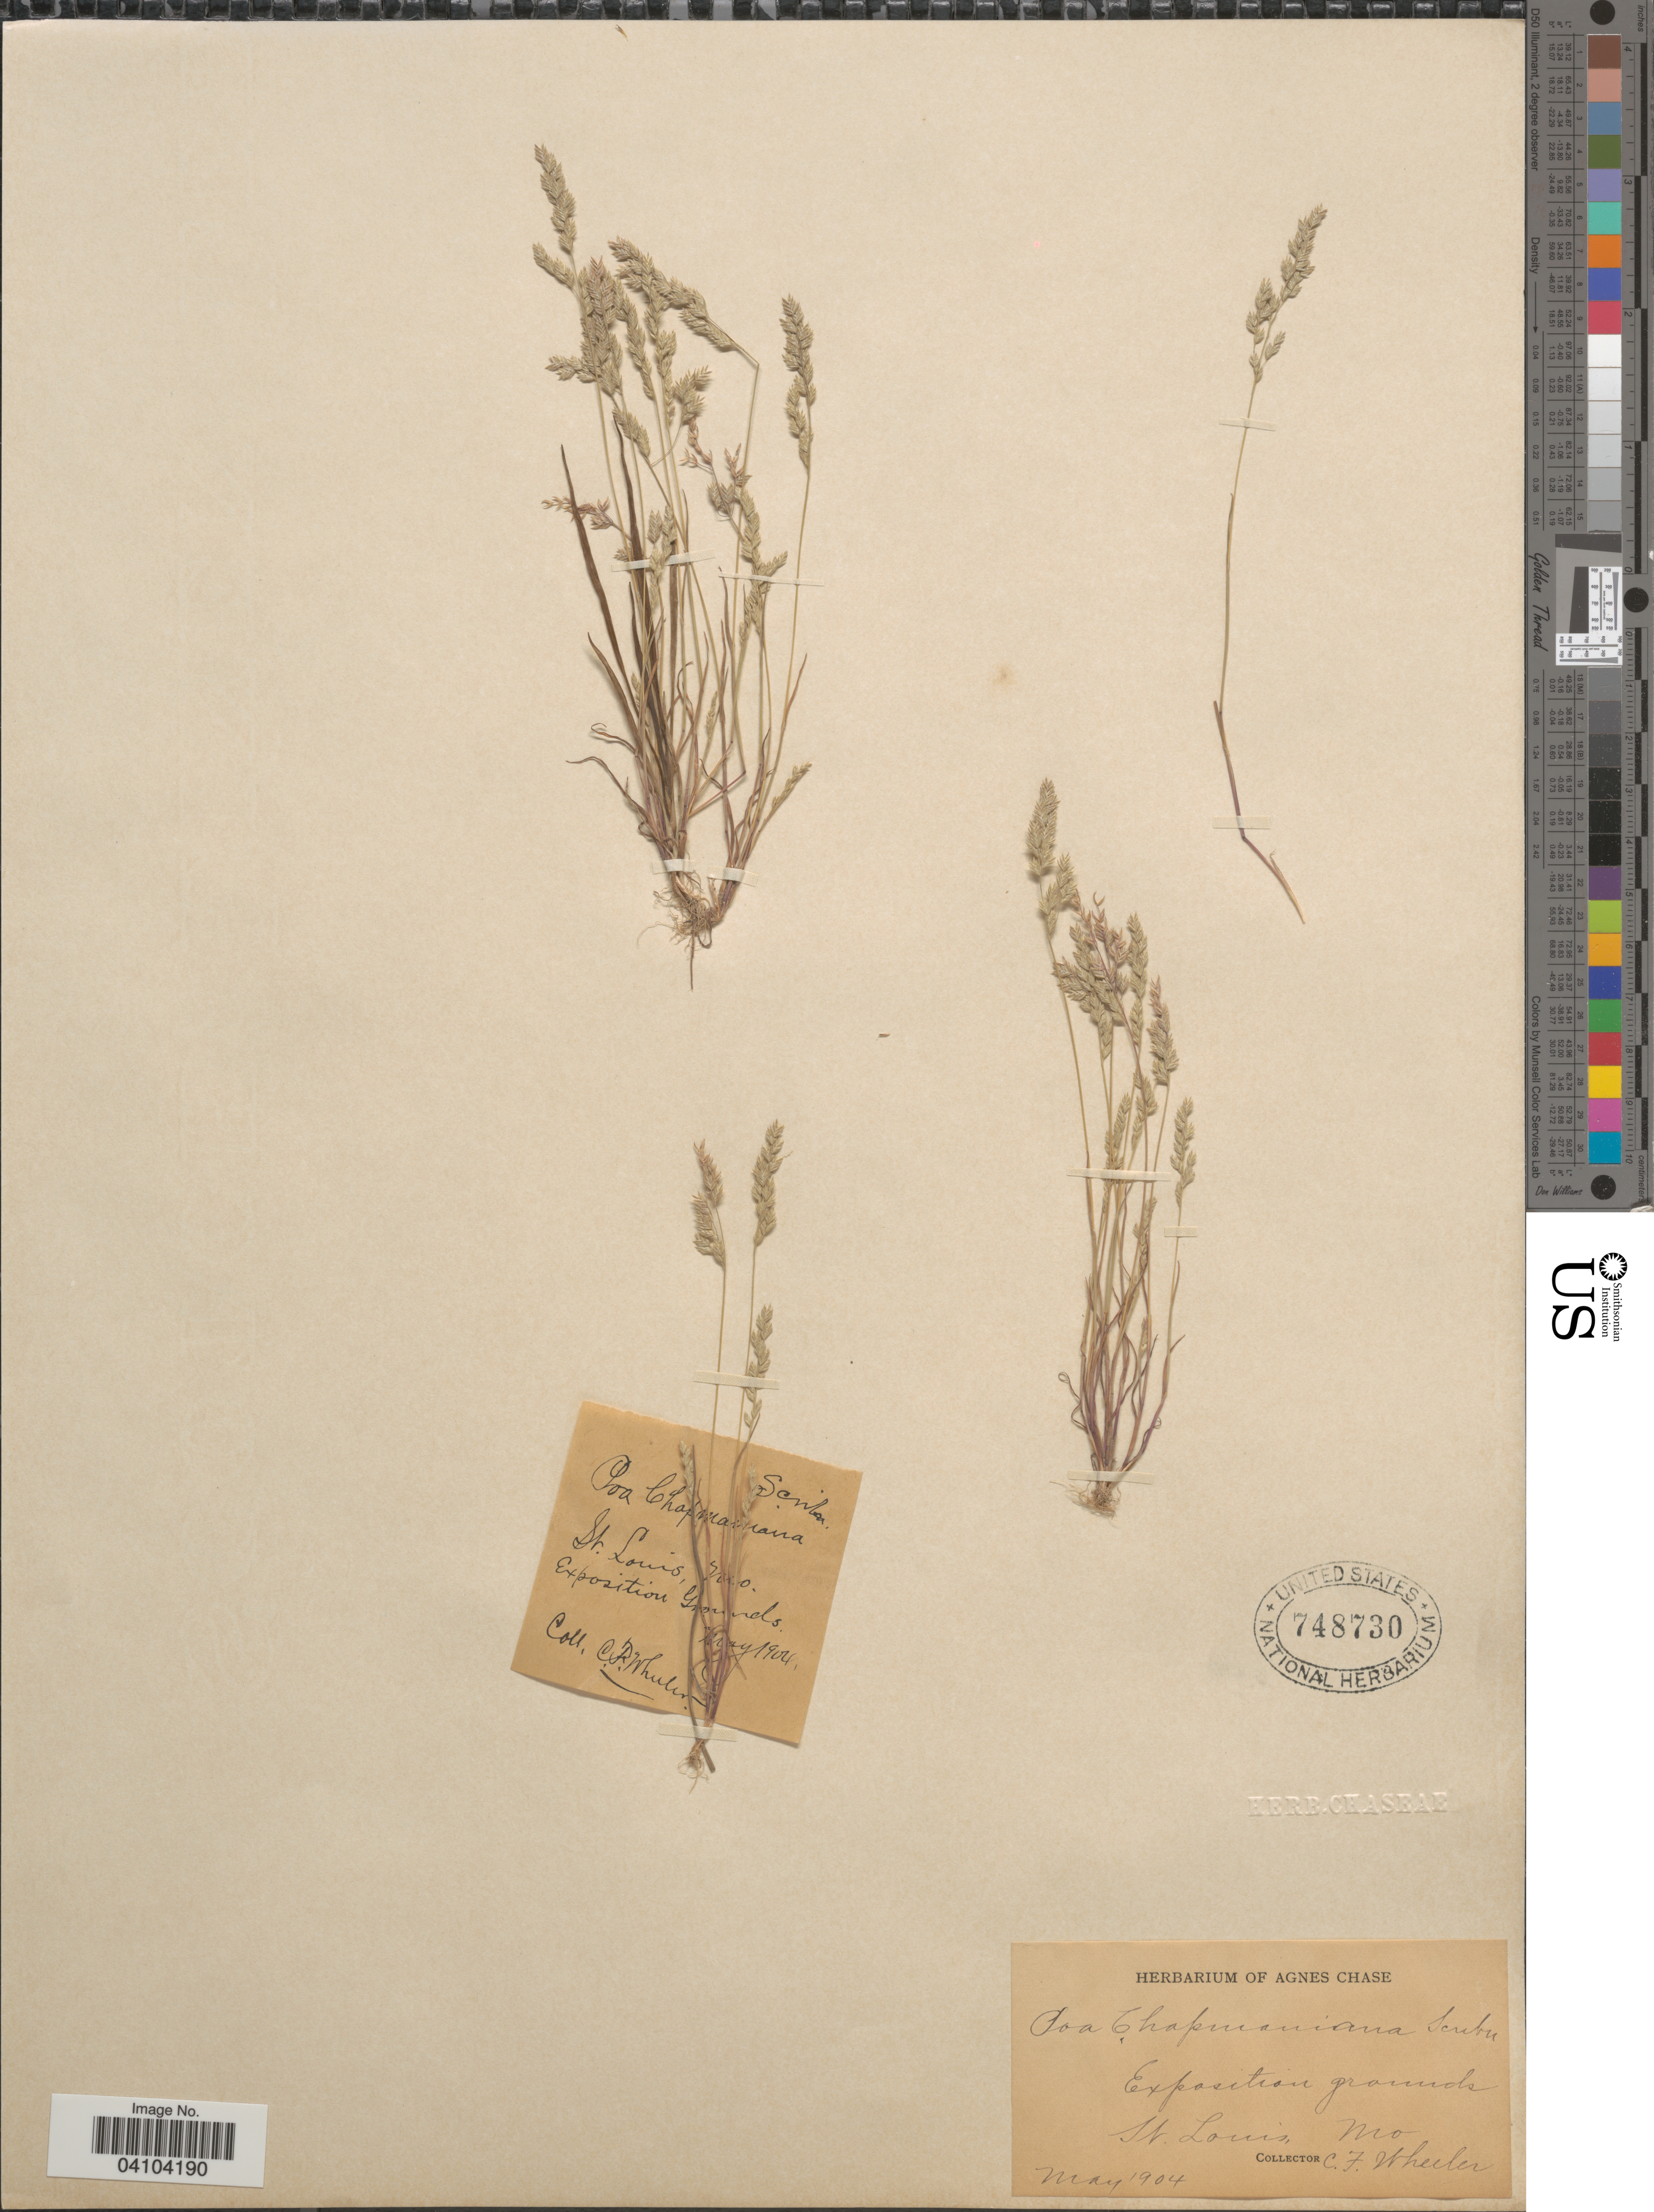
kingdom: Plantae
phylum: Tracheophyta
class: Liliopsida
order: Poales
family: Poaceae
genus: Poa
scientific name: Poa chapmaniana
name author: Scribn.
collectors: C. Wheeler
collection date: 1904-05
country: United States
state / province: Missouri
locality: Exposition grounds. St. Louis.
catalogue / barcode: US 748730